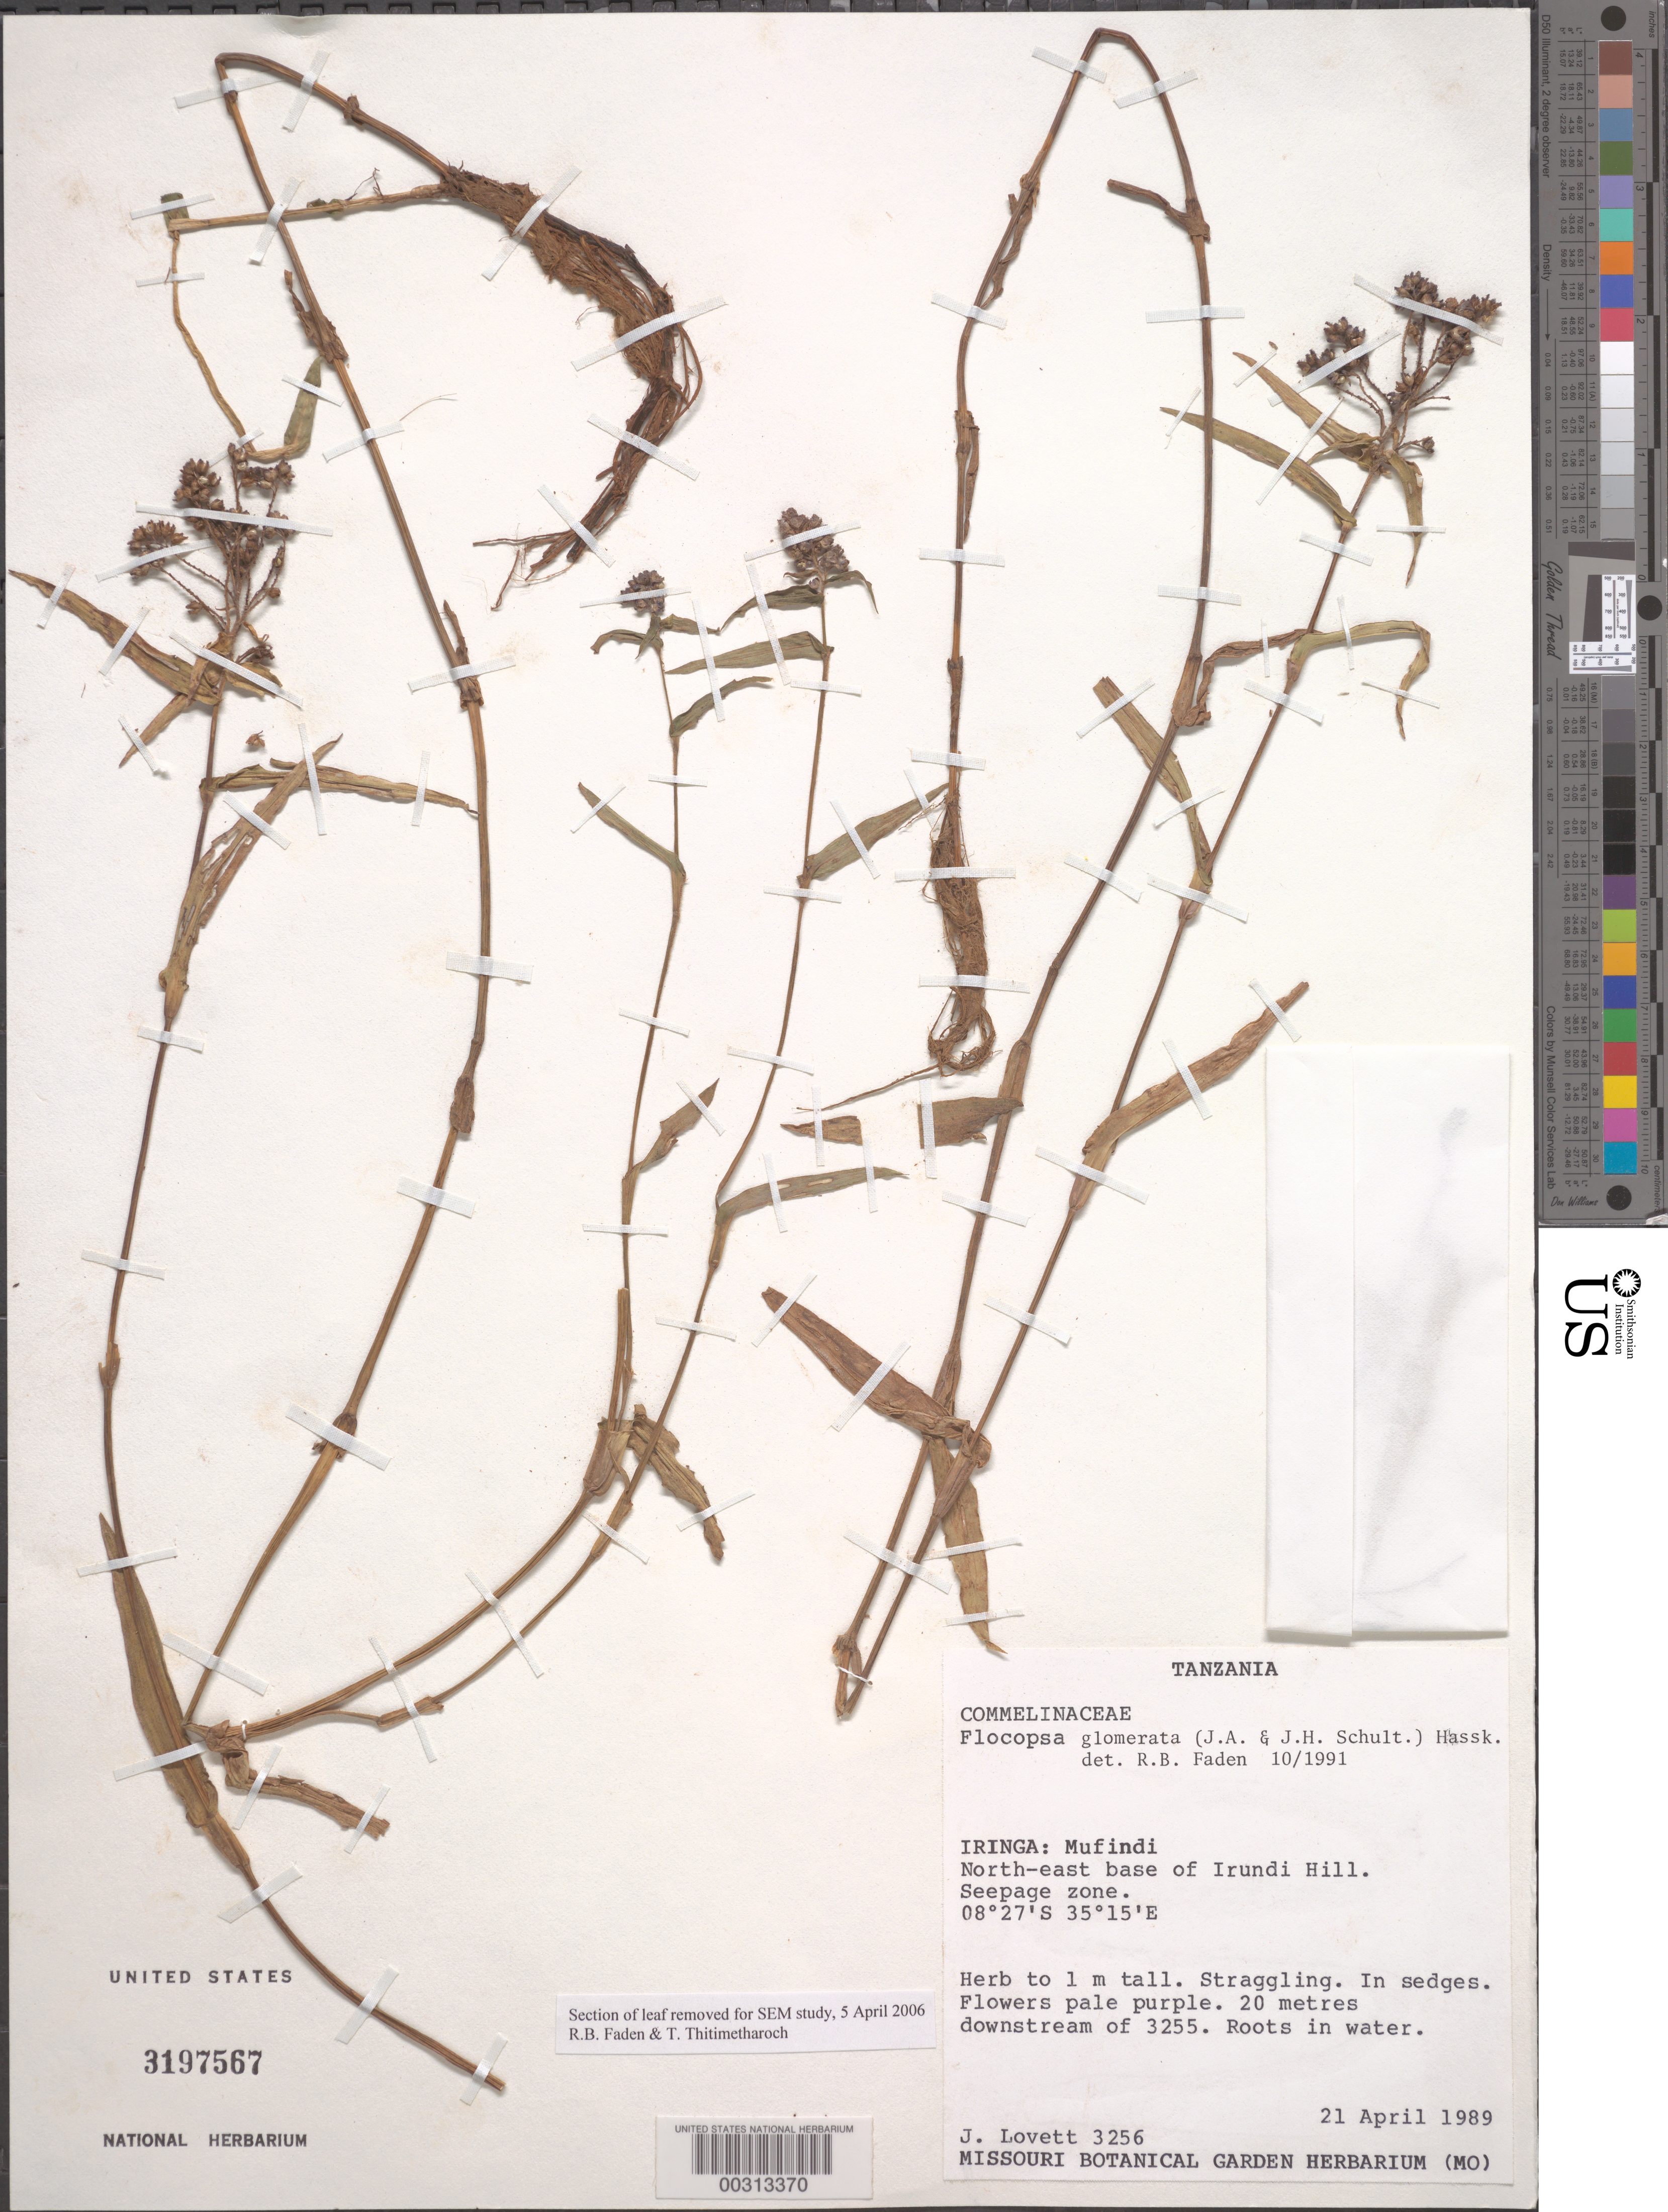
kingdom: Plantae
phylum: Tracheophyta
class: Liliopsida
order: Commelinales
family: Commelinaceae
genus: Floscopa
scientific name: Floscopa glomerata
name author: (Willd. ex Schult. & Schult. f.) Hassk.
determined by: Faden, Robert B., (US), Smithsonian Institution - National Museum of Natural History (UNITED STATES)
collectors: J. Lovett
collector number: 3256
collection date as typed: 21 Apr 1989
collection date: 1989-04-21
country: Tanzania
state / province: Iringa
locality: Mufindi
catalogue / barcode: US 3197567